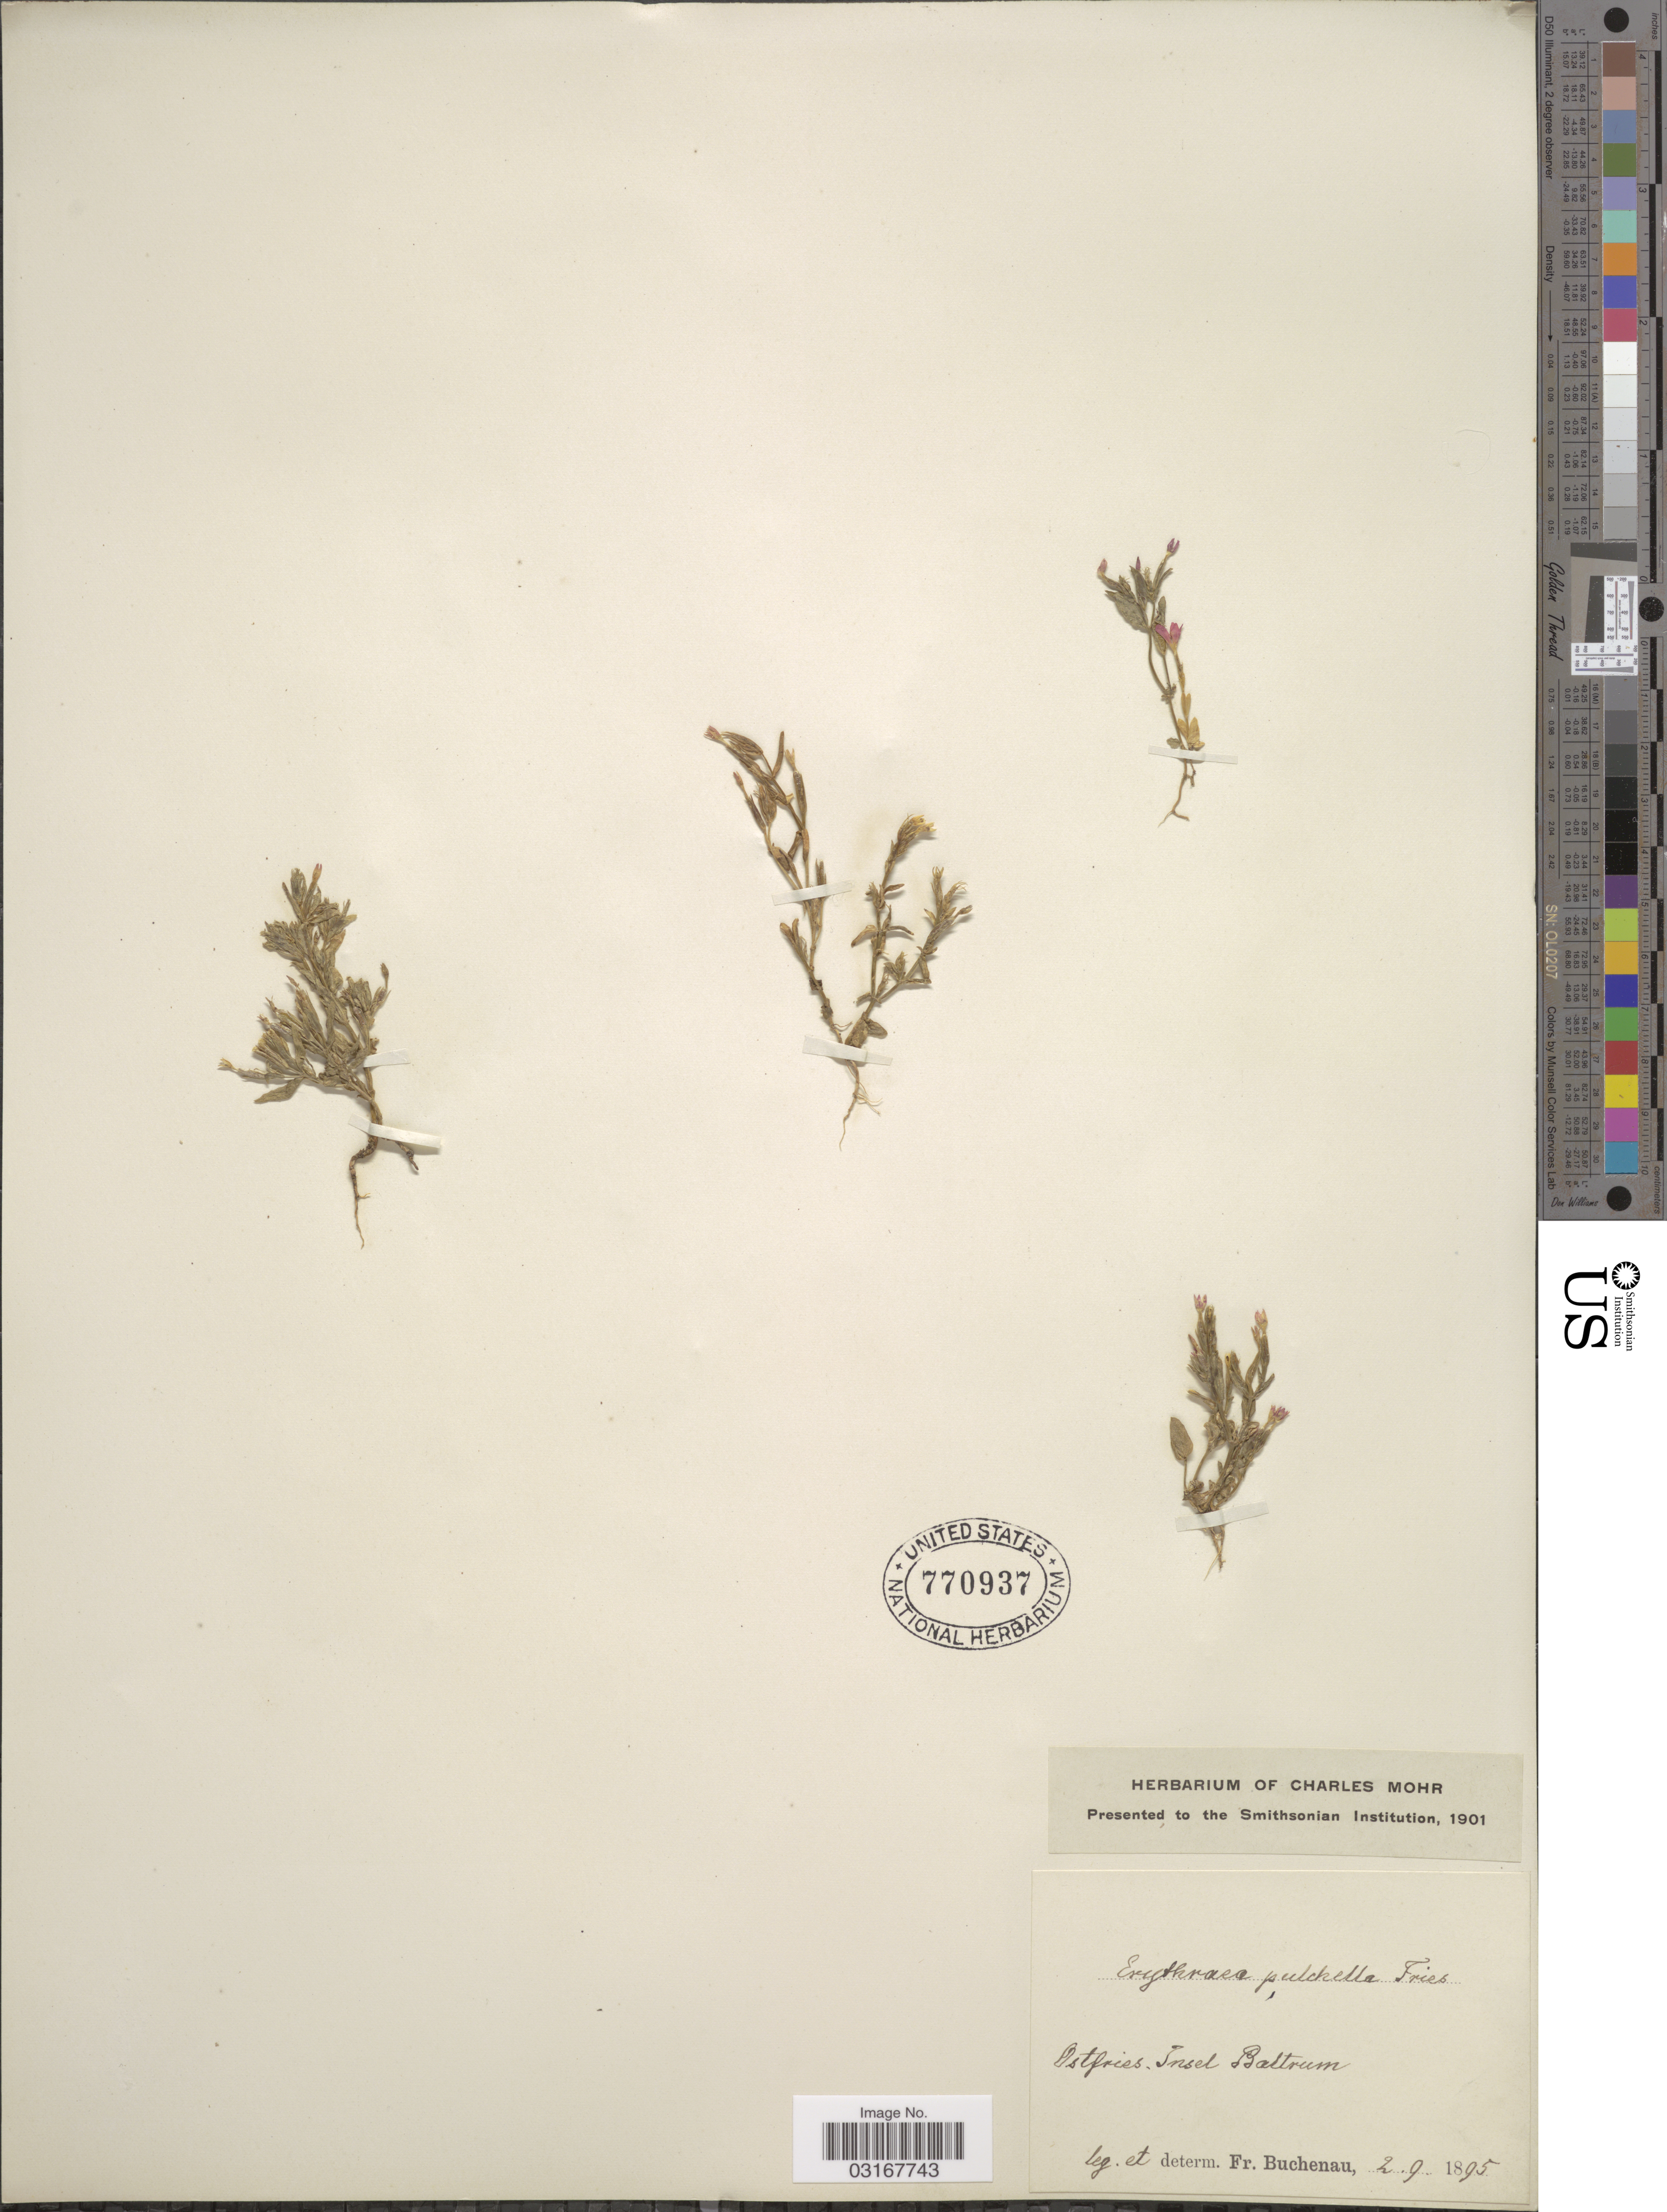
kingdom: Plantae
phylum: Tracheophyta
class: Magnoliopsida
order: Gentianales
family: Gentianaceae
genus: Centaurium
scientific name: Centaurium pulchellum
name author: (Sw.) Druce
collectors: F. Buchenau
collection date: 1895-09-02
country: Germany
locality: Ostfries, Insel Baltrum.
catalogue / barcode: US 770937